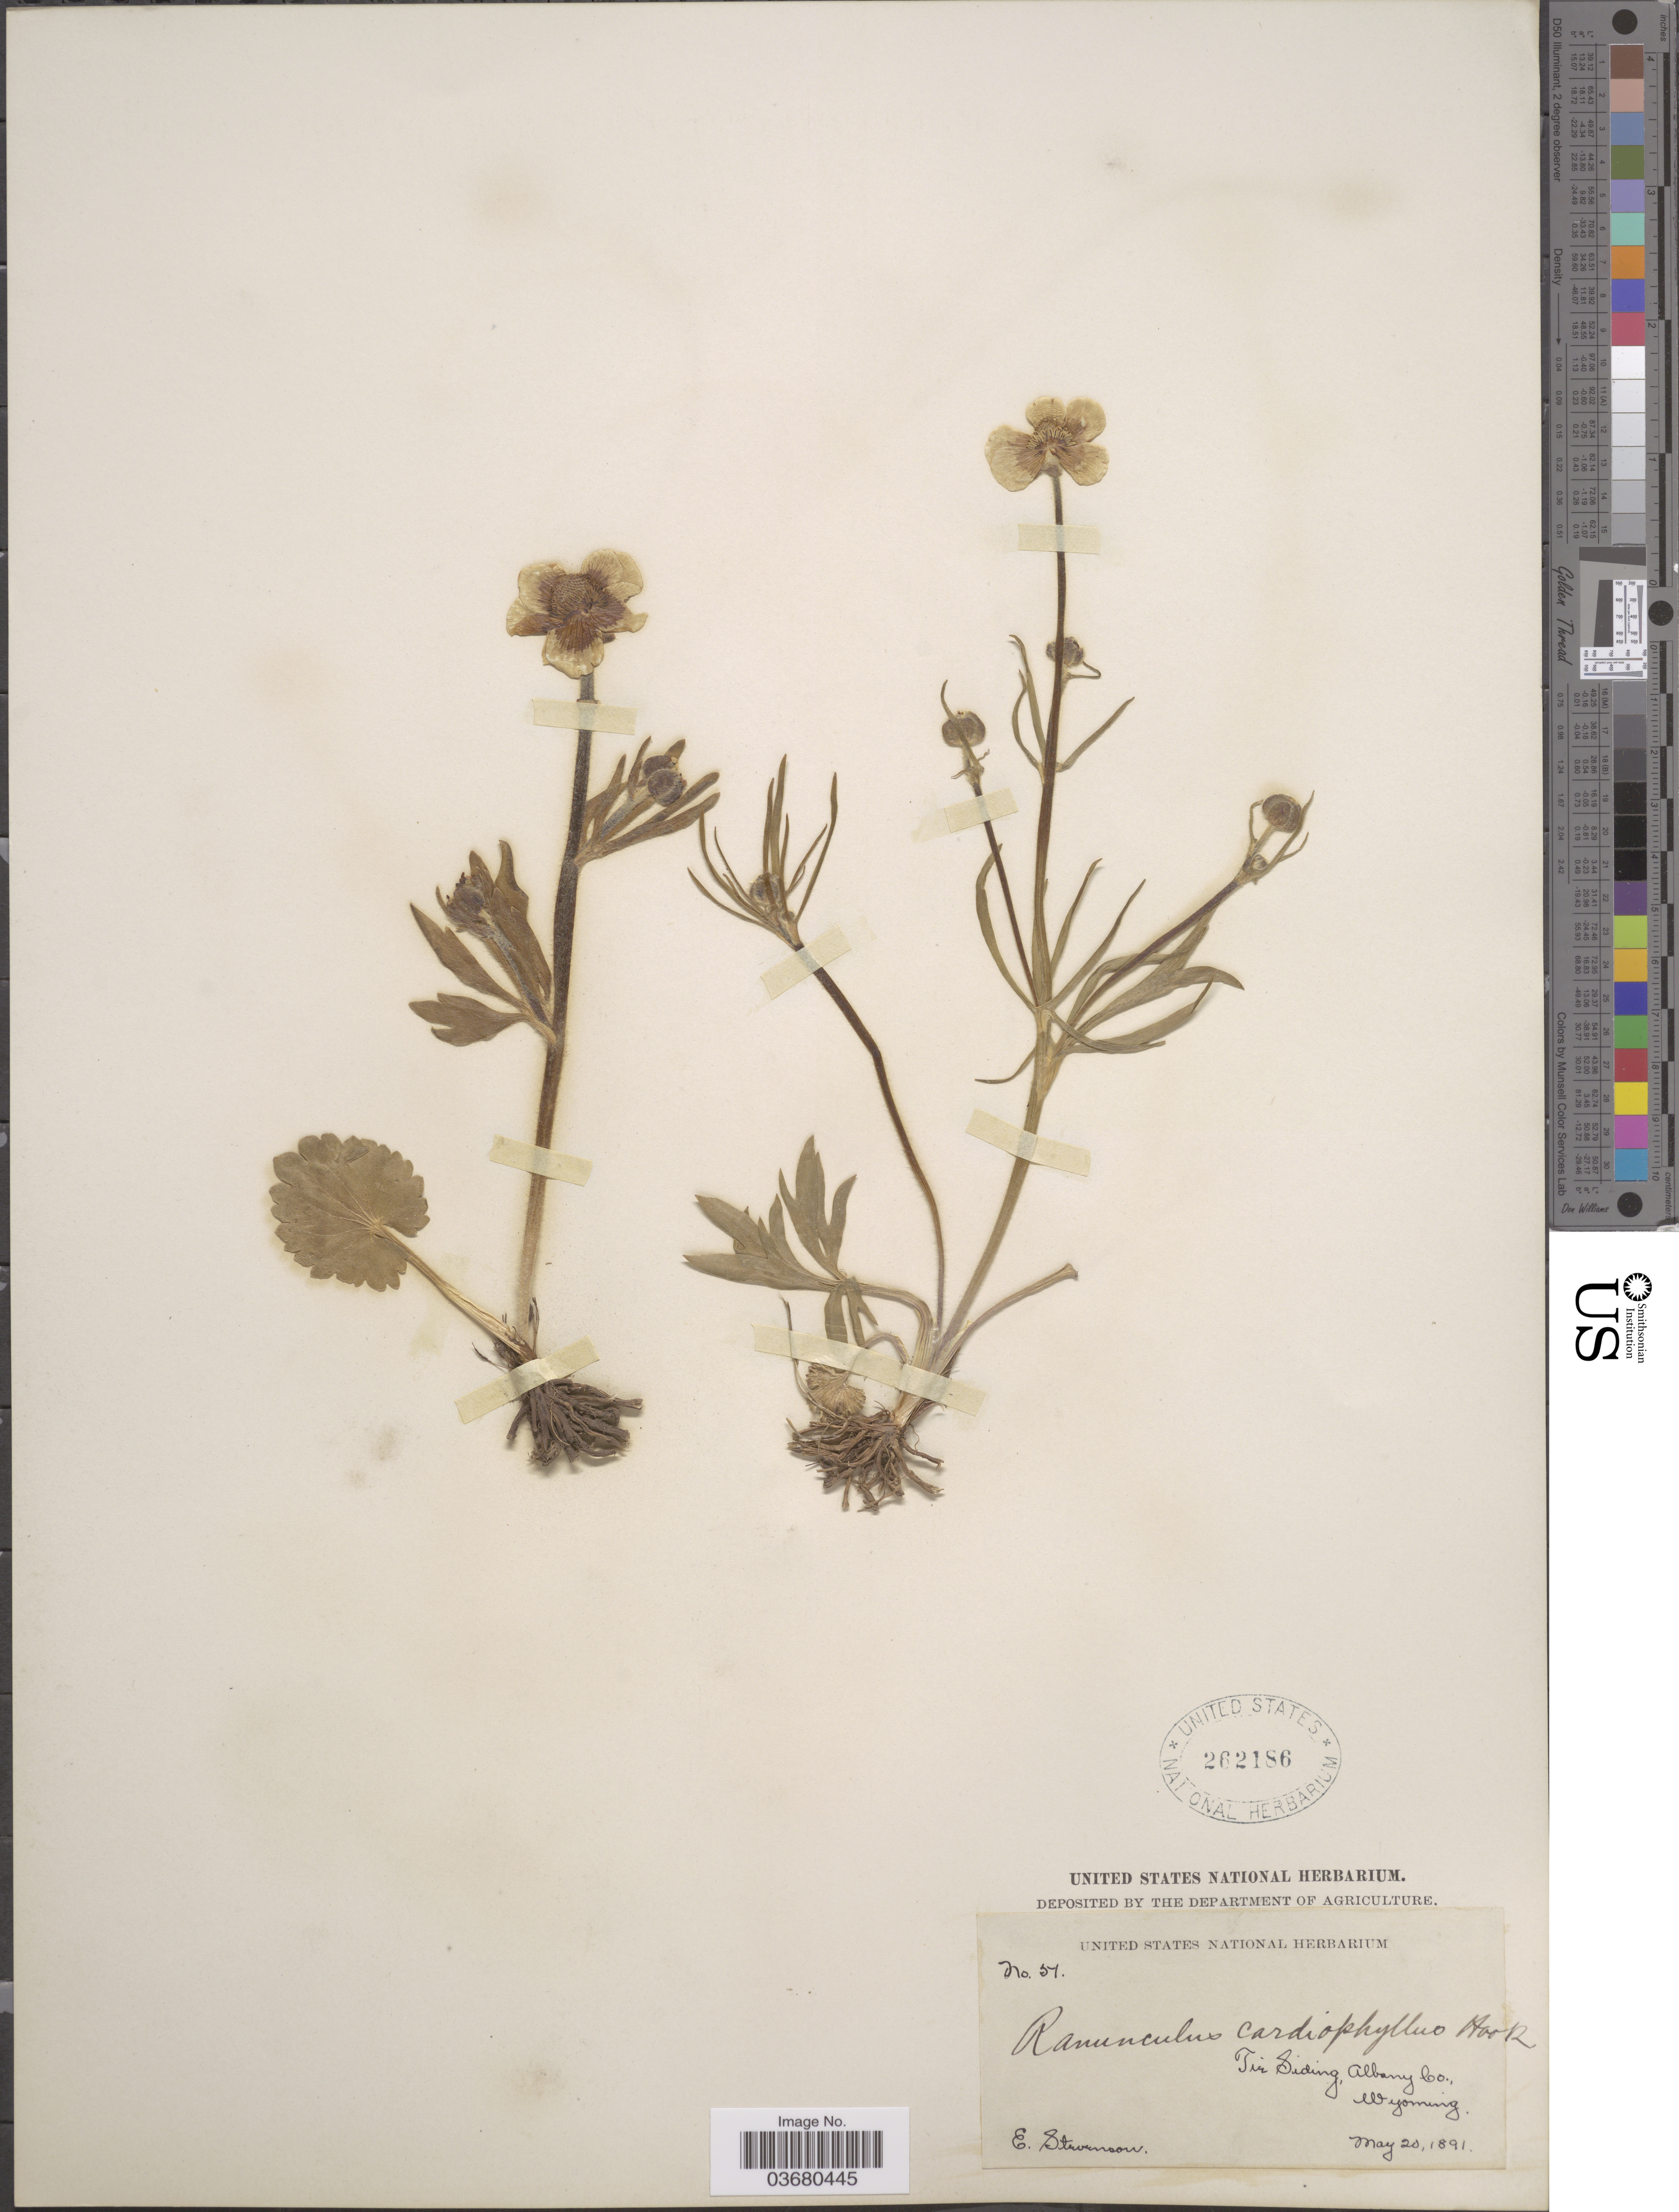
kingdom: Plantae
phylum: Tracheophyta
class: Magnoliopsida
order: Ranunculales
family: Ranunculaceae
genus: Ranunculus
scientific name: Ranunculus cardiophyllus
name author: Hook.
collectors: E. Stevenson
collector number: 51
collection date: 1891-05-20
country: United States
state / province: Wyoming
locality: Tie Siding, Albany Co.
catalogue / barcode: US 262186